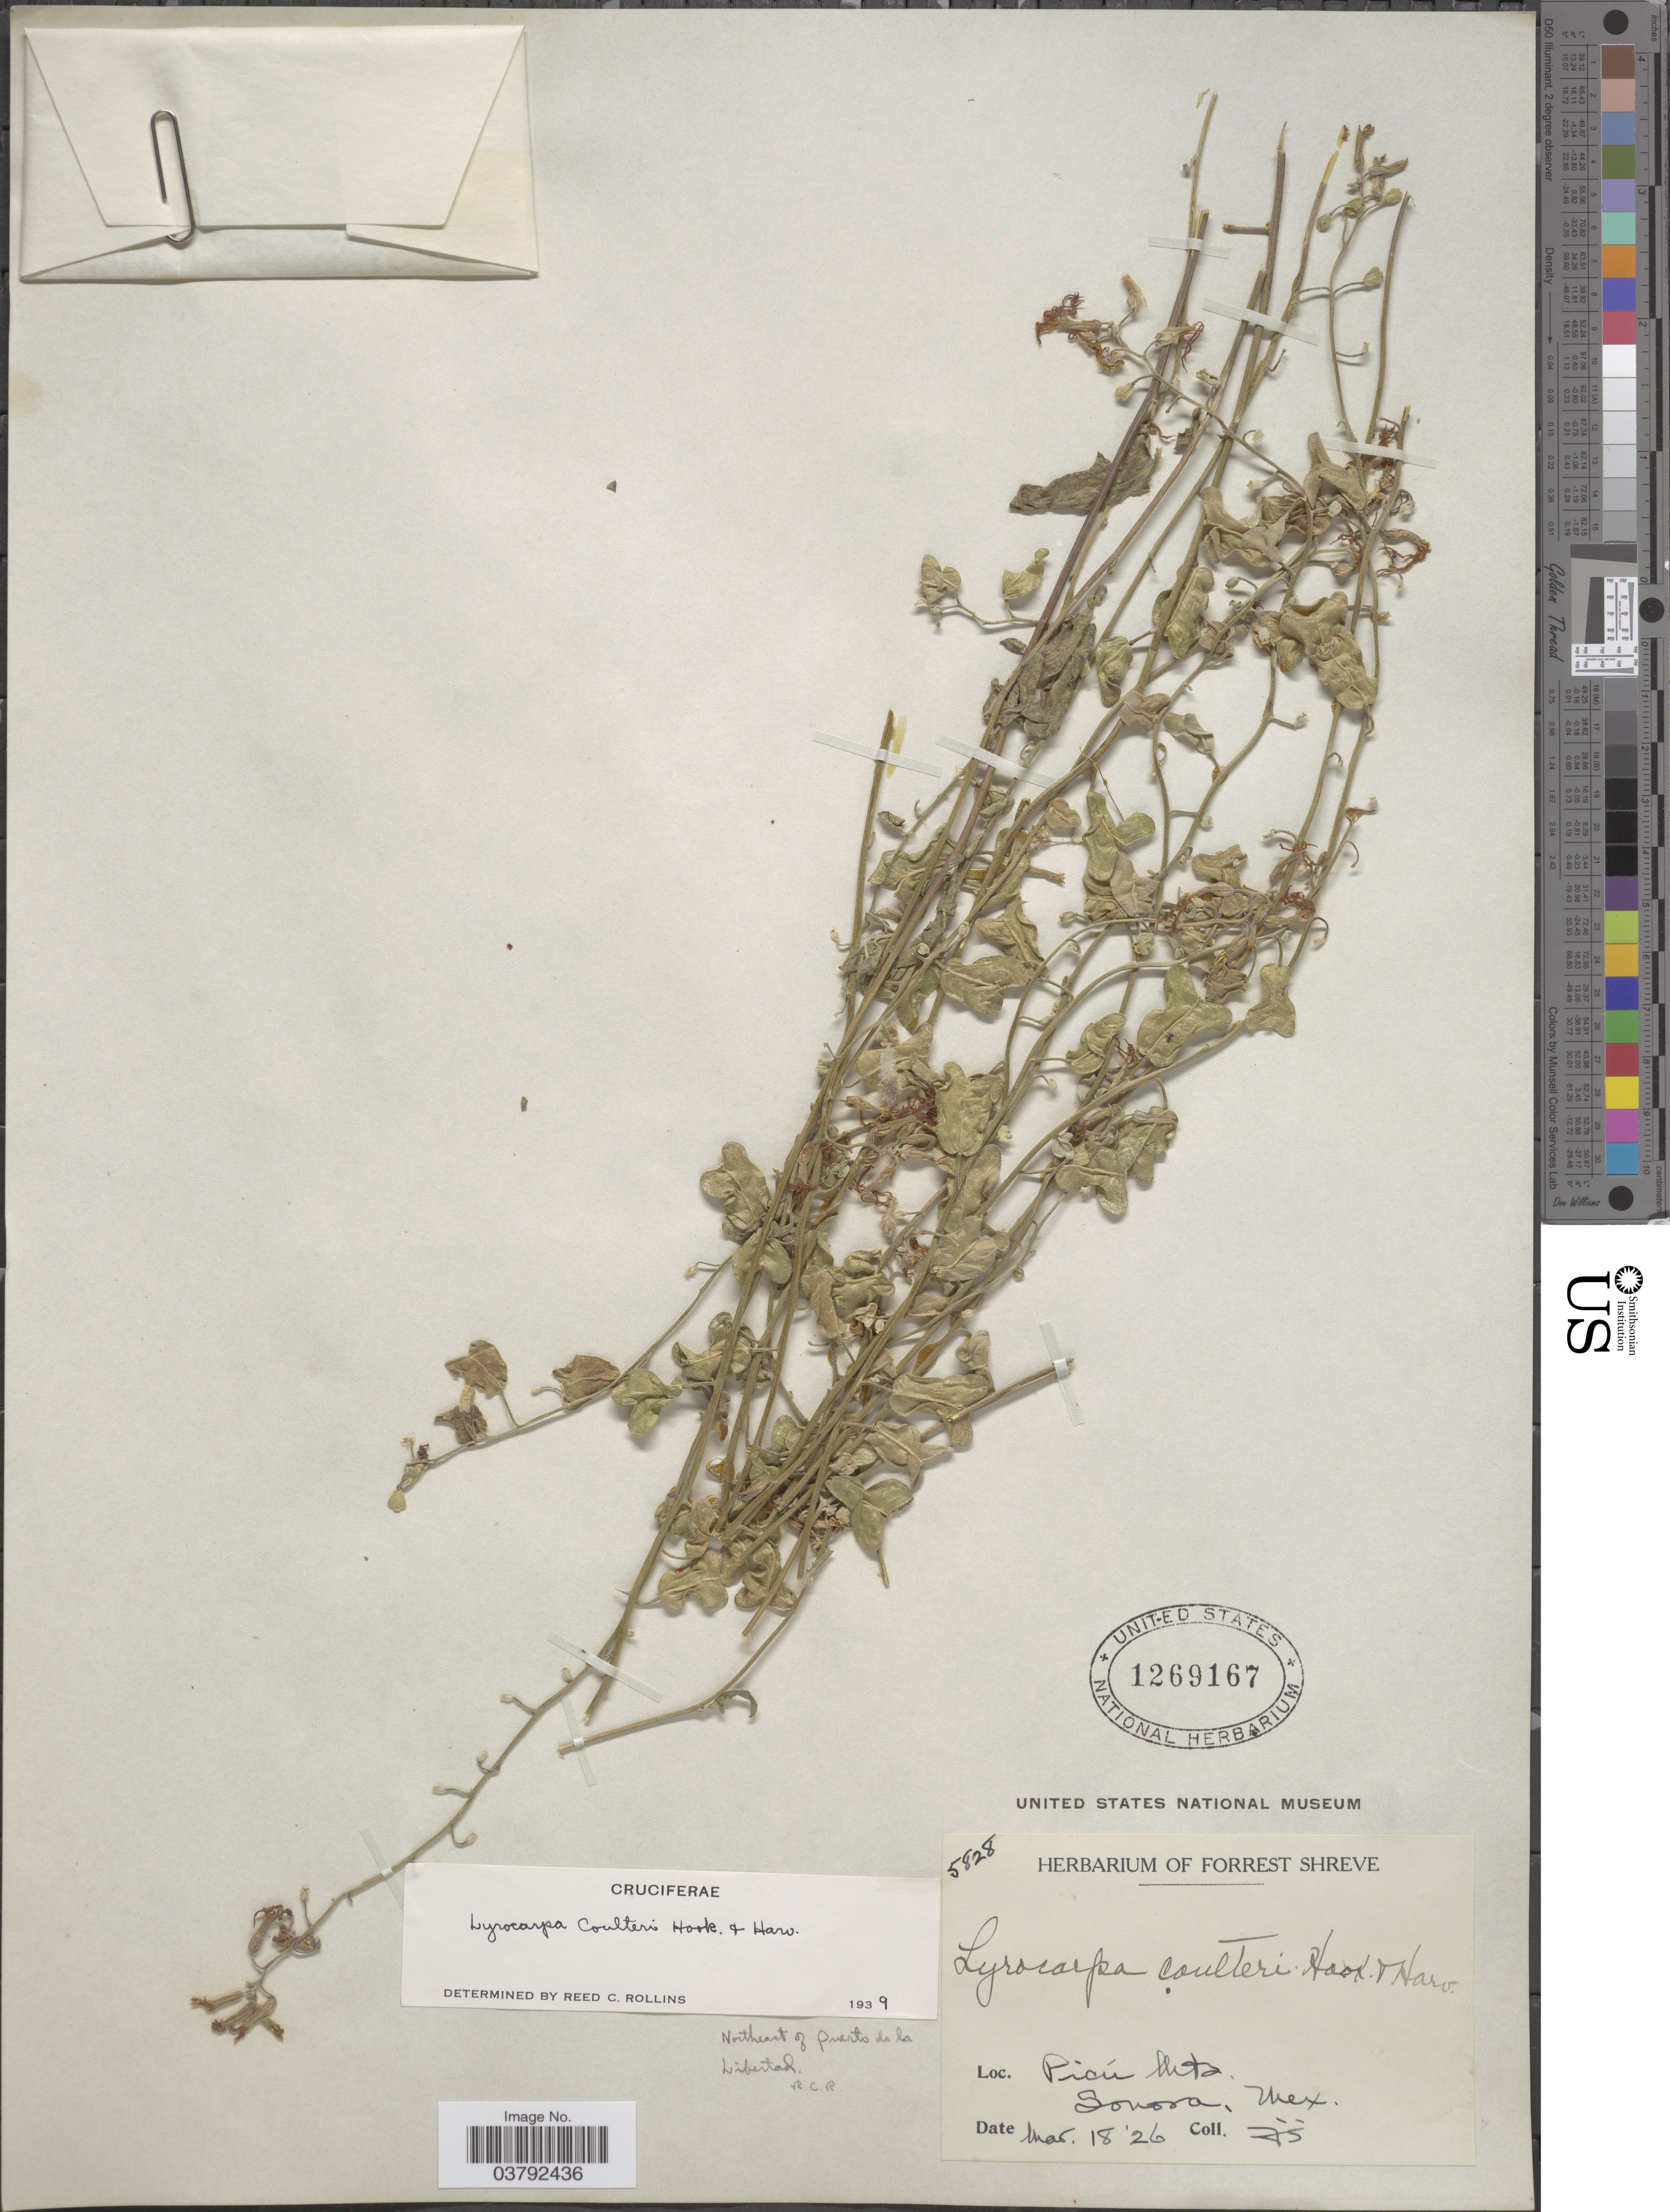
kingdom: Plantae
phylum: Tracheophyta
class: Magnoliopsida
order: Brassicales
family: Brassicaceae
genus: Lyrocarpa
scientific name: Lyrocarpa coulteri var. typica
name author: Rollins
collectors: F. Shreve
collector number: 5828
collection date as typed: Transcribed d/m/y: 18/3/26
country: Mexico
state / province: Sonora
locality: Picú Mts.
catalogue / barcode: US 1269167